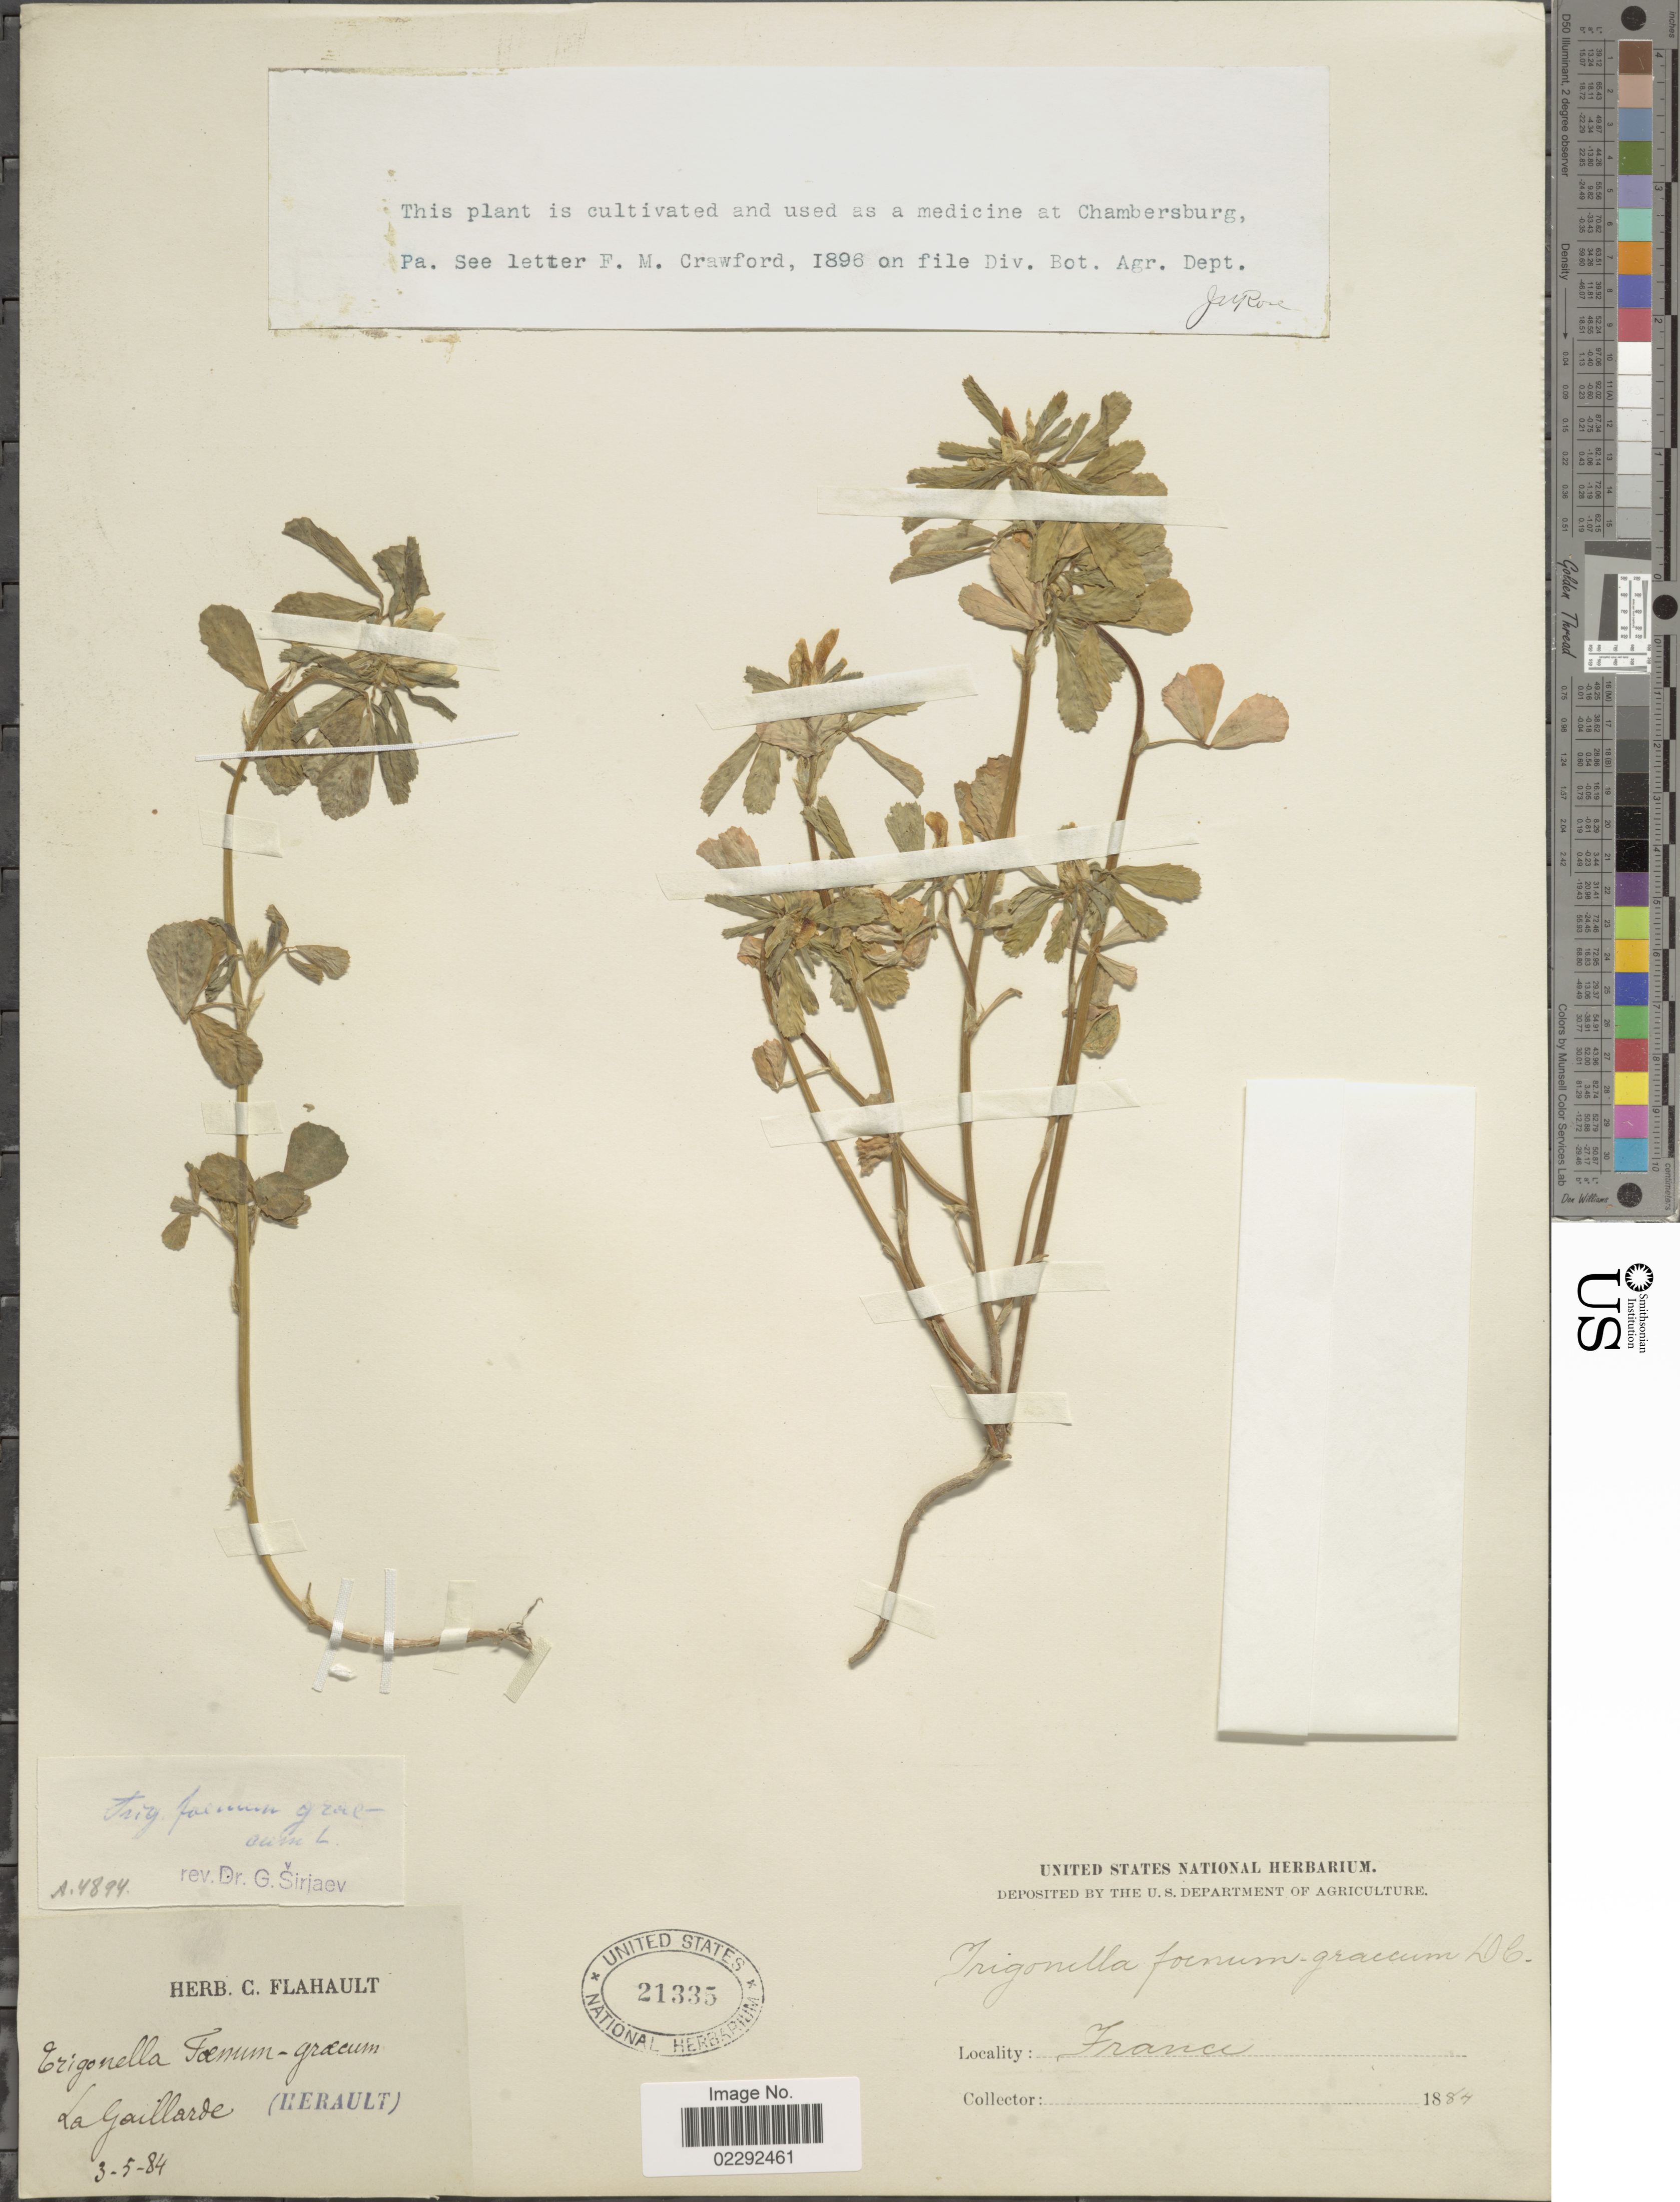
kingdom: Plantae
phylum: Tracheophyta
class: Magnoliopsida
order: Fabales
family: Fabaceae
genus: Trigonella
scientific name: Trigonella foenum-graecum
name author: L.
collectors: ex herb. C. Flahault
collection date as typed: Transcribed d/m/y: 3/5/84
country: France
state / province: Occitanie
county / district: Hérault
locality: La Gaillarde (Herault)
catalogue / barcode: US 21335